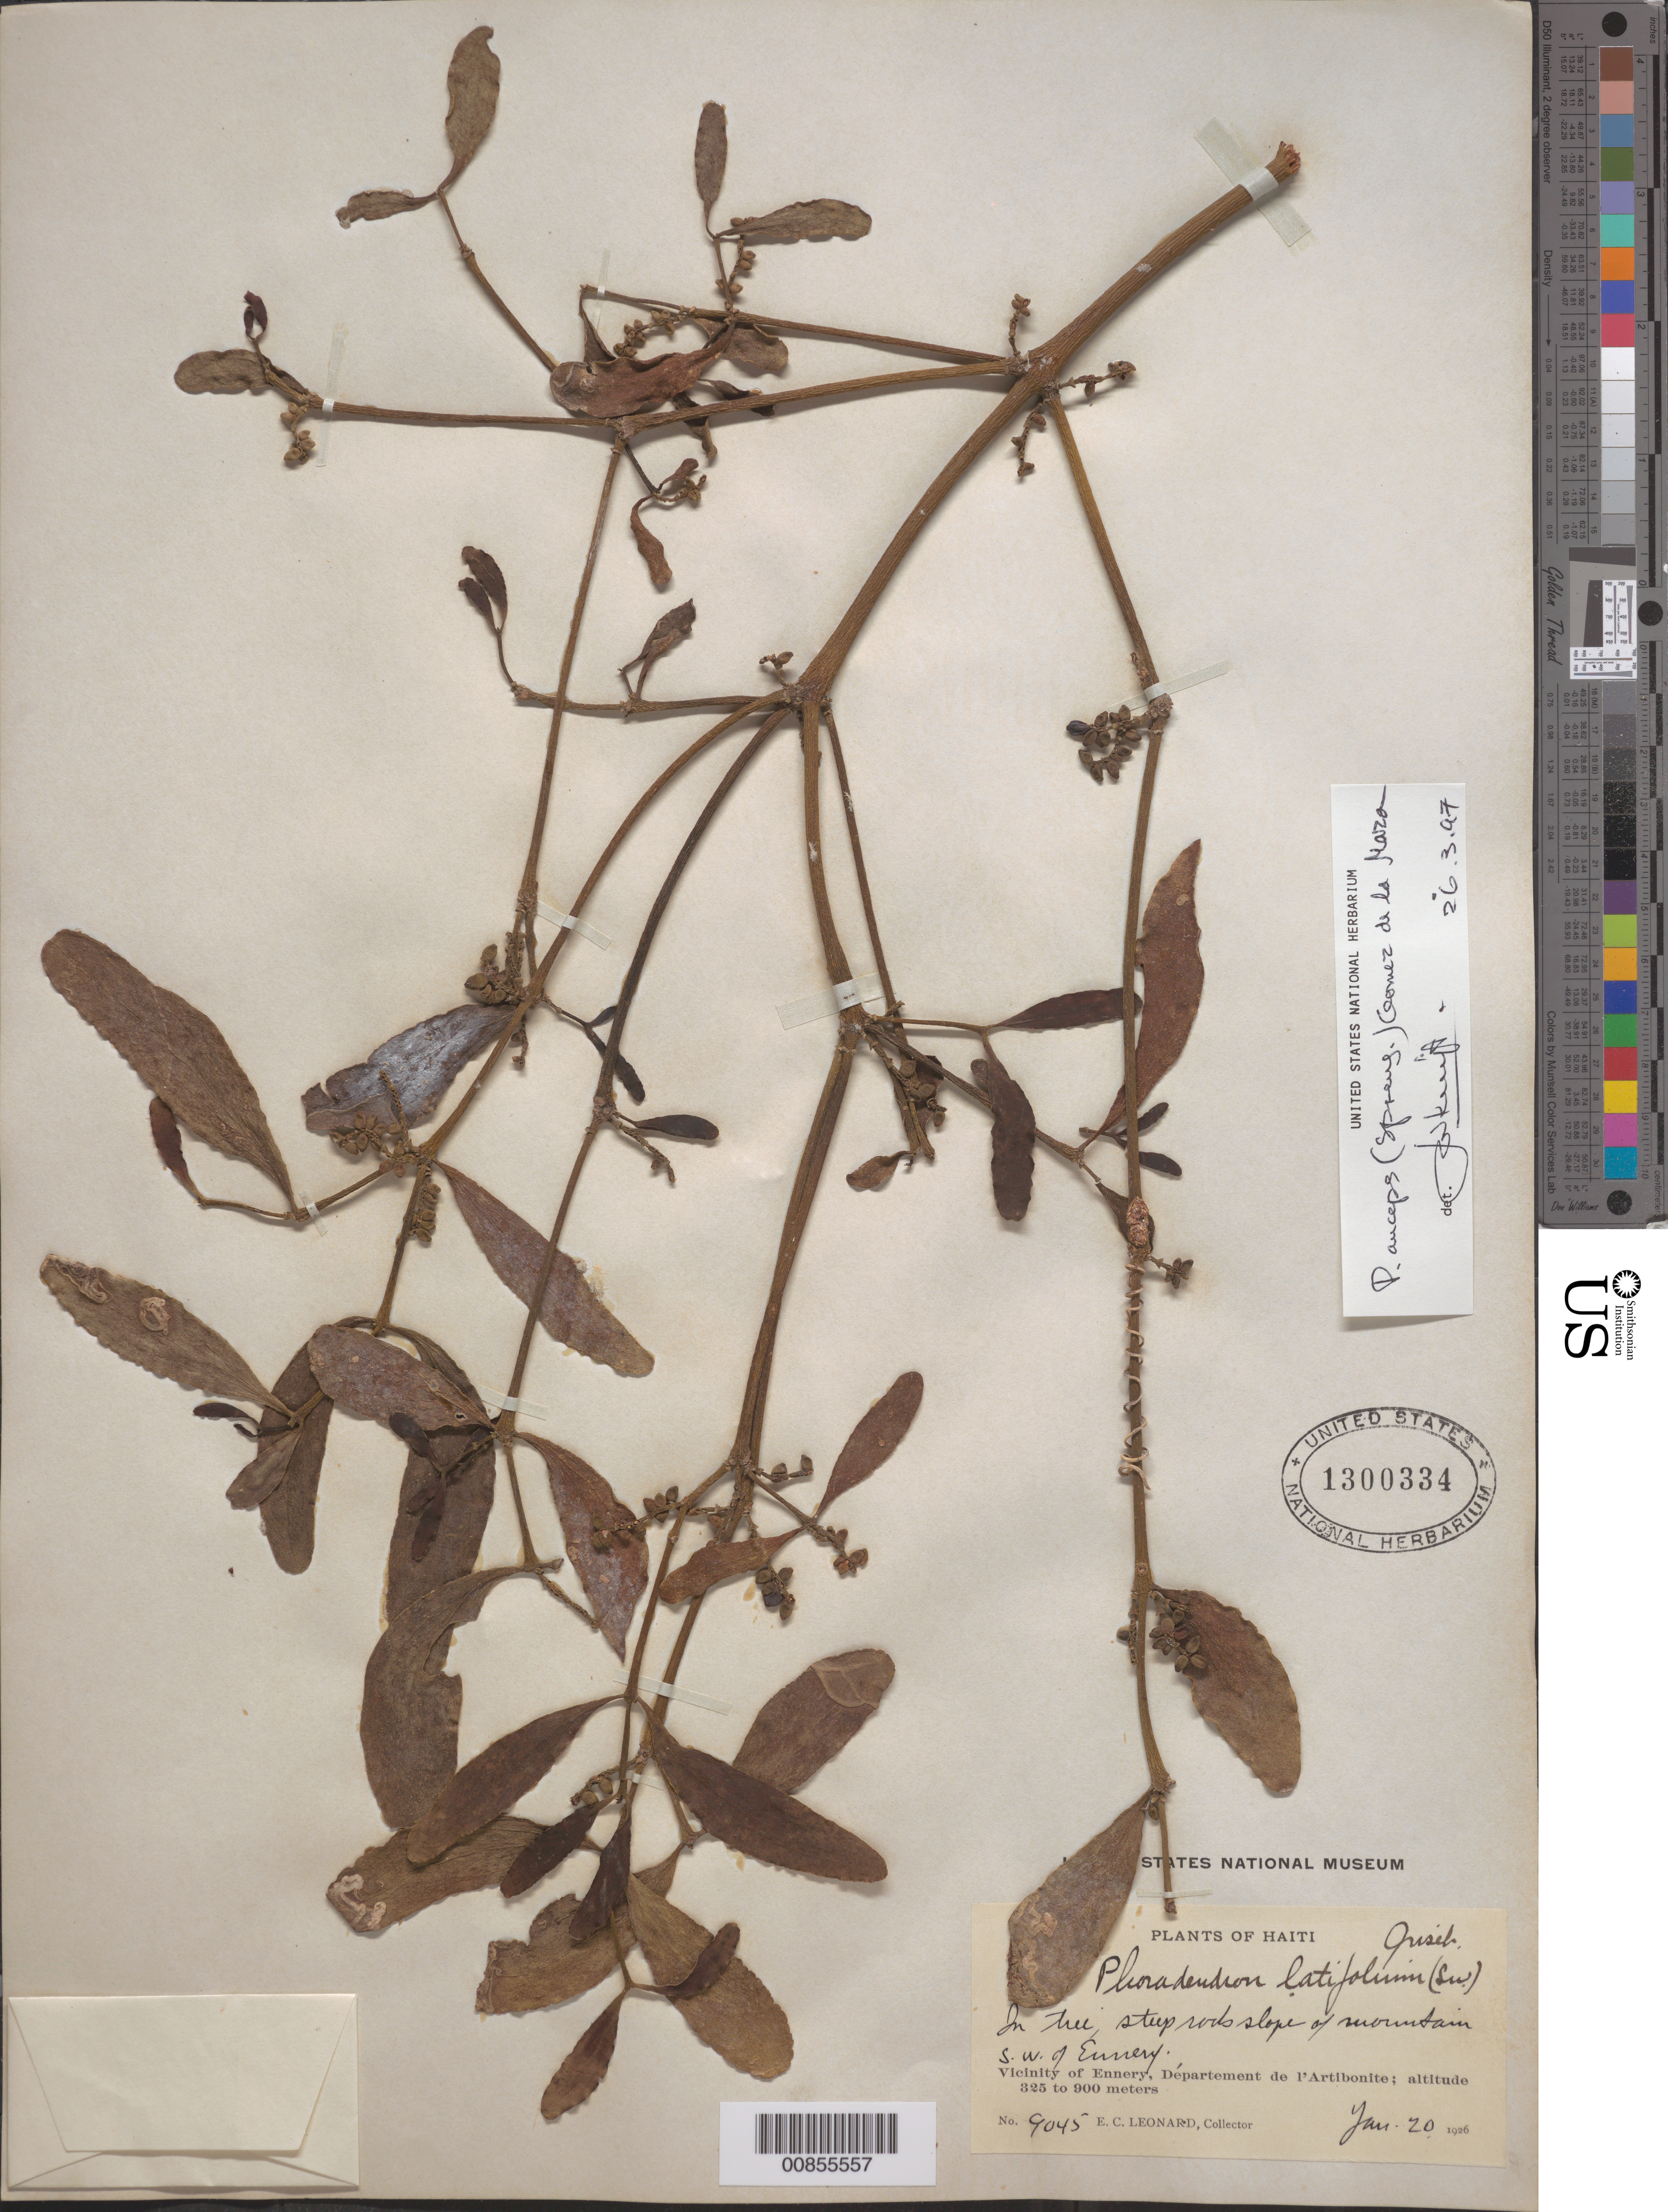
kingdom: Plantae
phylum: Tracheophyta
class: Magnoliopsida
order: Santalales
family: Viscaceae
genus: Phoradendron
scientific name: Phoradendron anceps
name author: (Spreng.) M. Gómez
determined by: Kuijt, Job, (CANADA)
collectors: E. C. Leonard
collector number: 9045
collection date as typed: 20 Jan 1926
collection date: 1926-01-20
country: Haiti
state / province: Artibonite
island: Hispaniola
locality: Mountain SW of Ennery.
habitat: In tree. Steep rock slope.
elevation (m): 325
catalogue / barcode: US 1300334